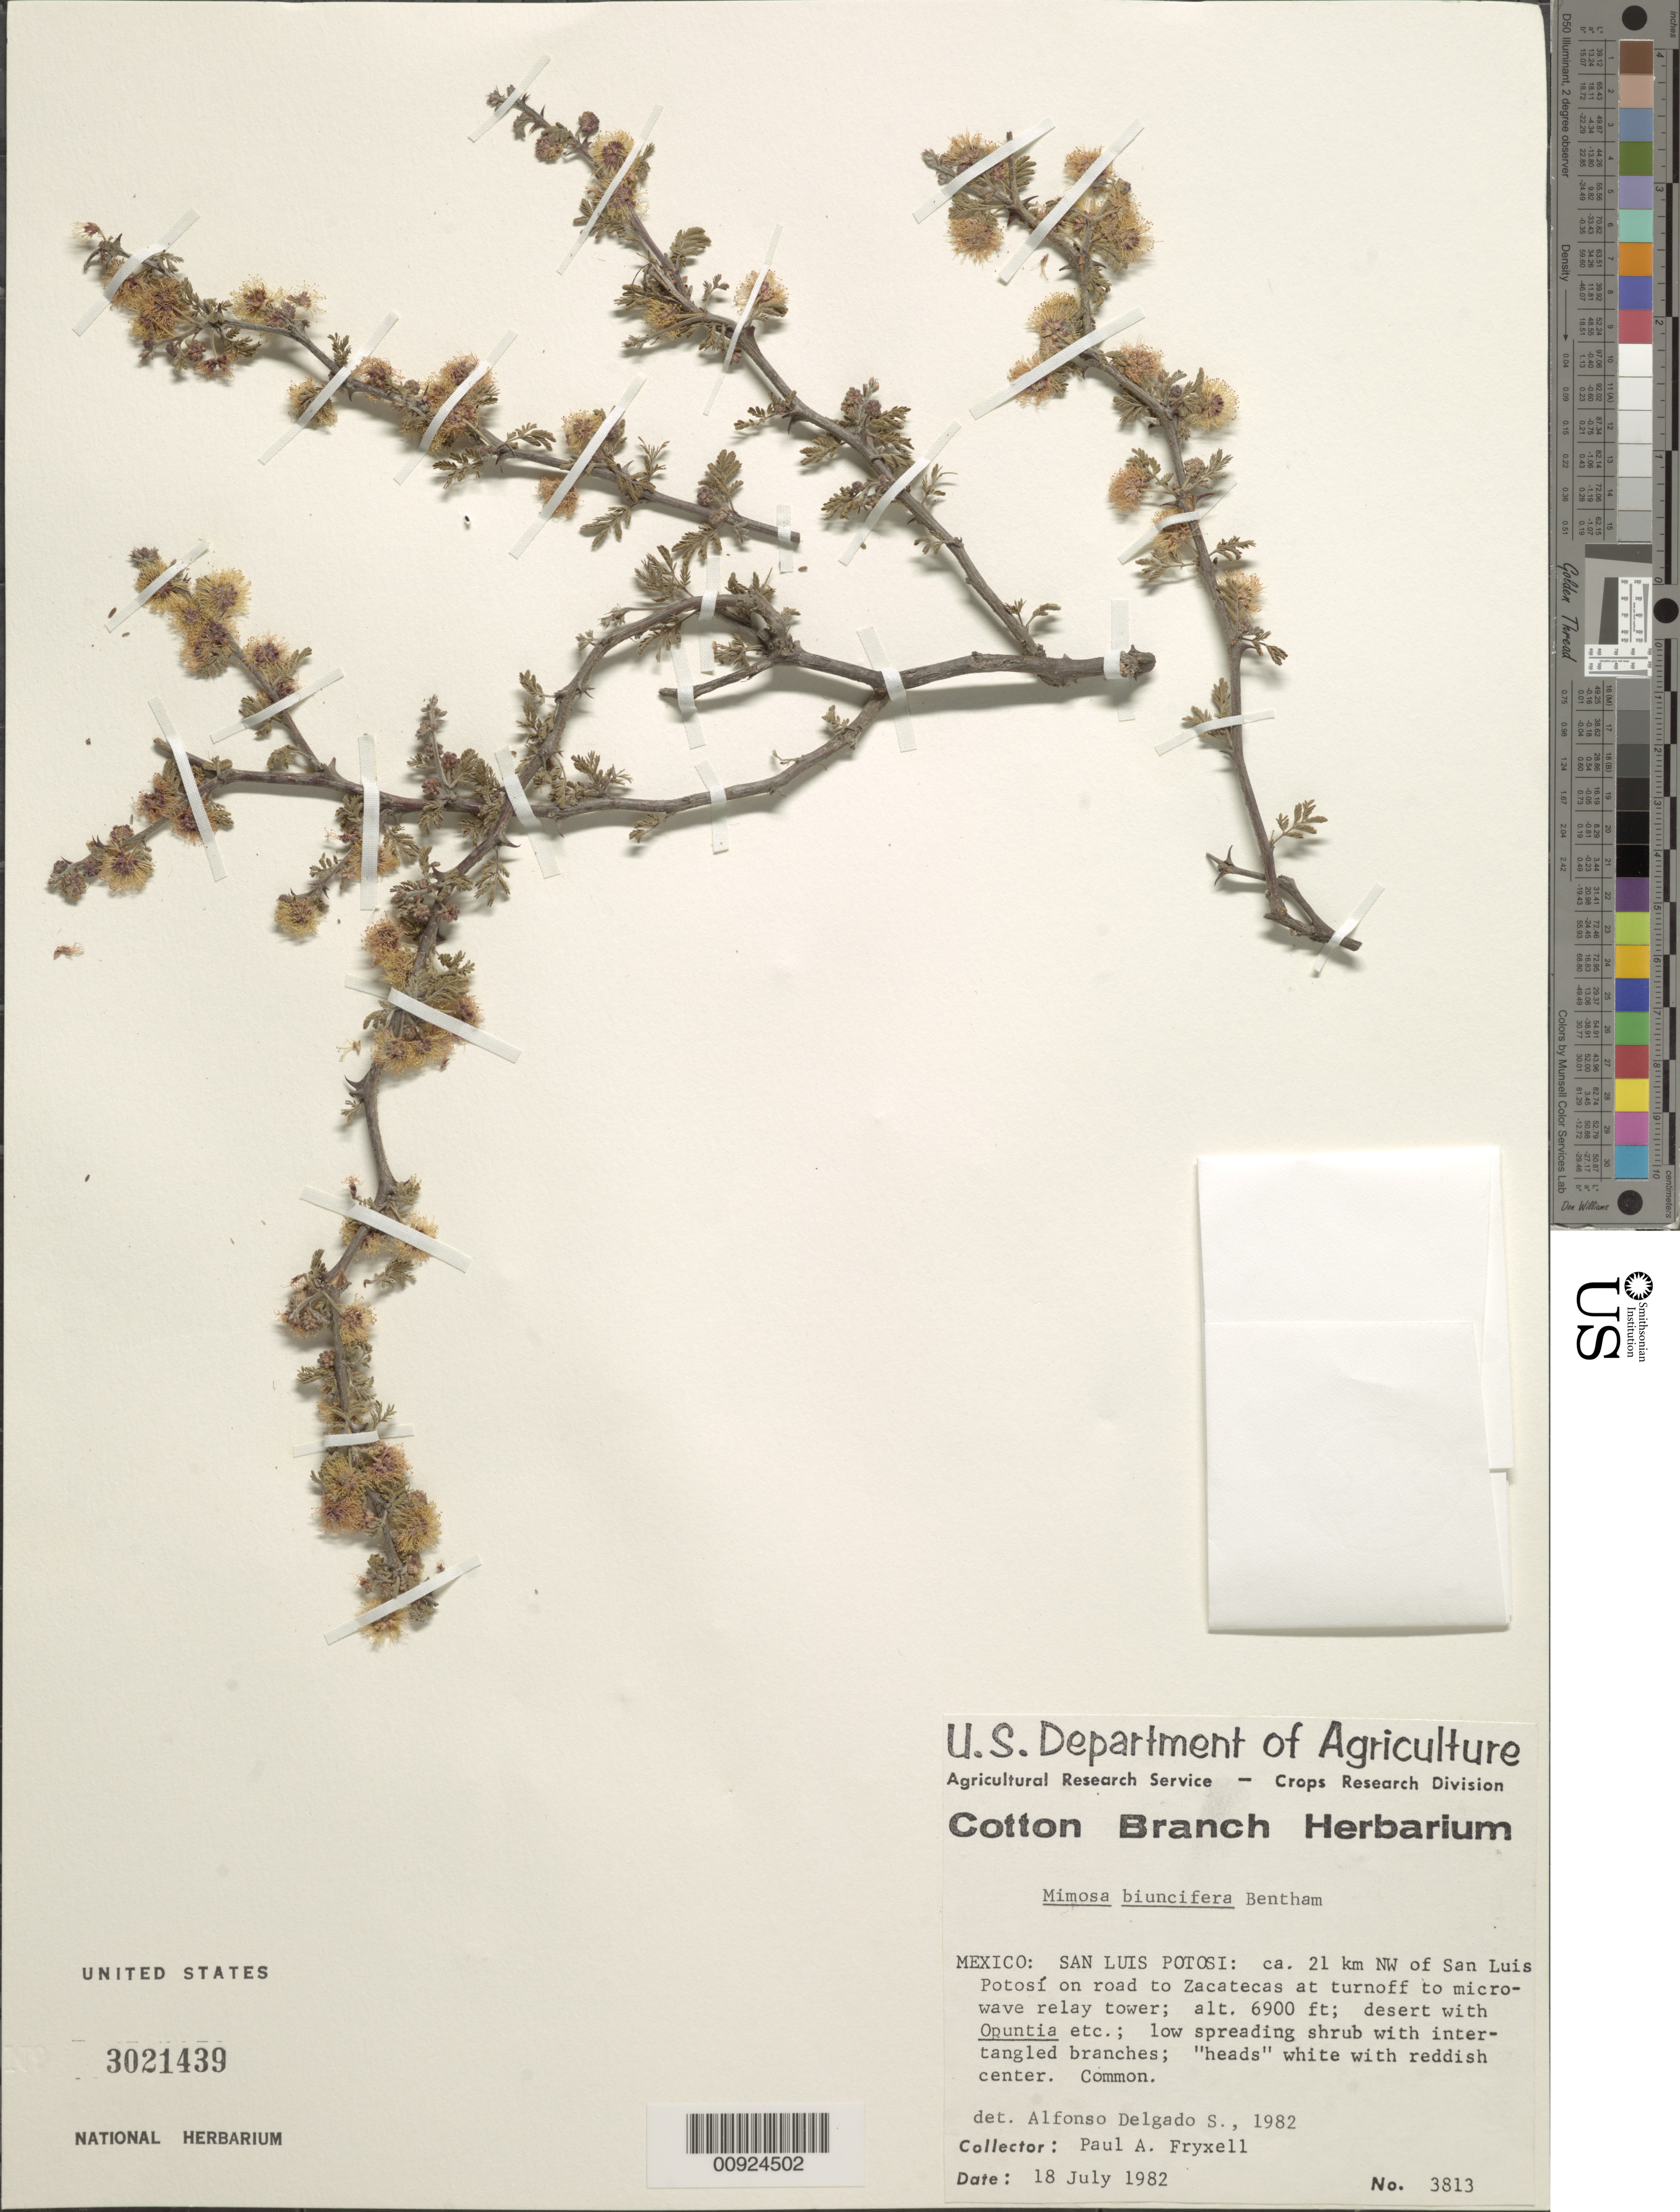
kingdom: Plantae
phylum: Tracheophyta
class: Magnoliopsida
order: Fabales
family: Fabaceae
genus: Mimosa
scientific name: Mimosa biuncifera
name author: Benth.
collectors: P. A. Fryxell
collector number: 3813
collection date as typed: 18 Jul 1982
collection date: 1982-07-18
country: Mexico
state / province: San Luis Potosí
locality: San Luis Potosí: ca. 21 km NW of San Luis Potosí on road to Zacatecas at turnoff to microwave relay tower.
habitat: Desert with Opuntia, etc.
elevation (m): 2103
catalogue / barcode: US 3021439